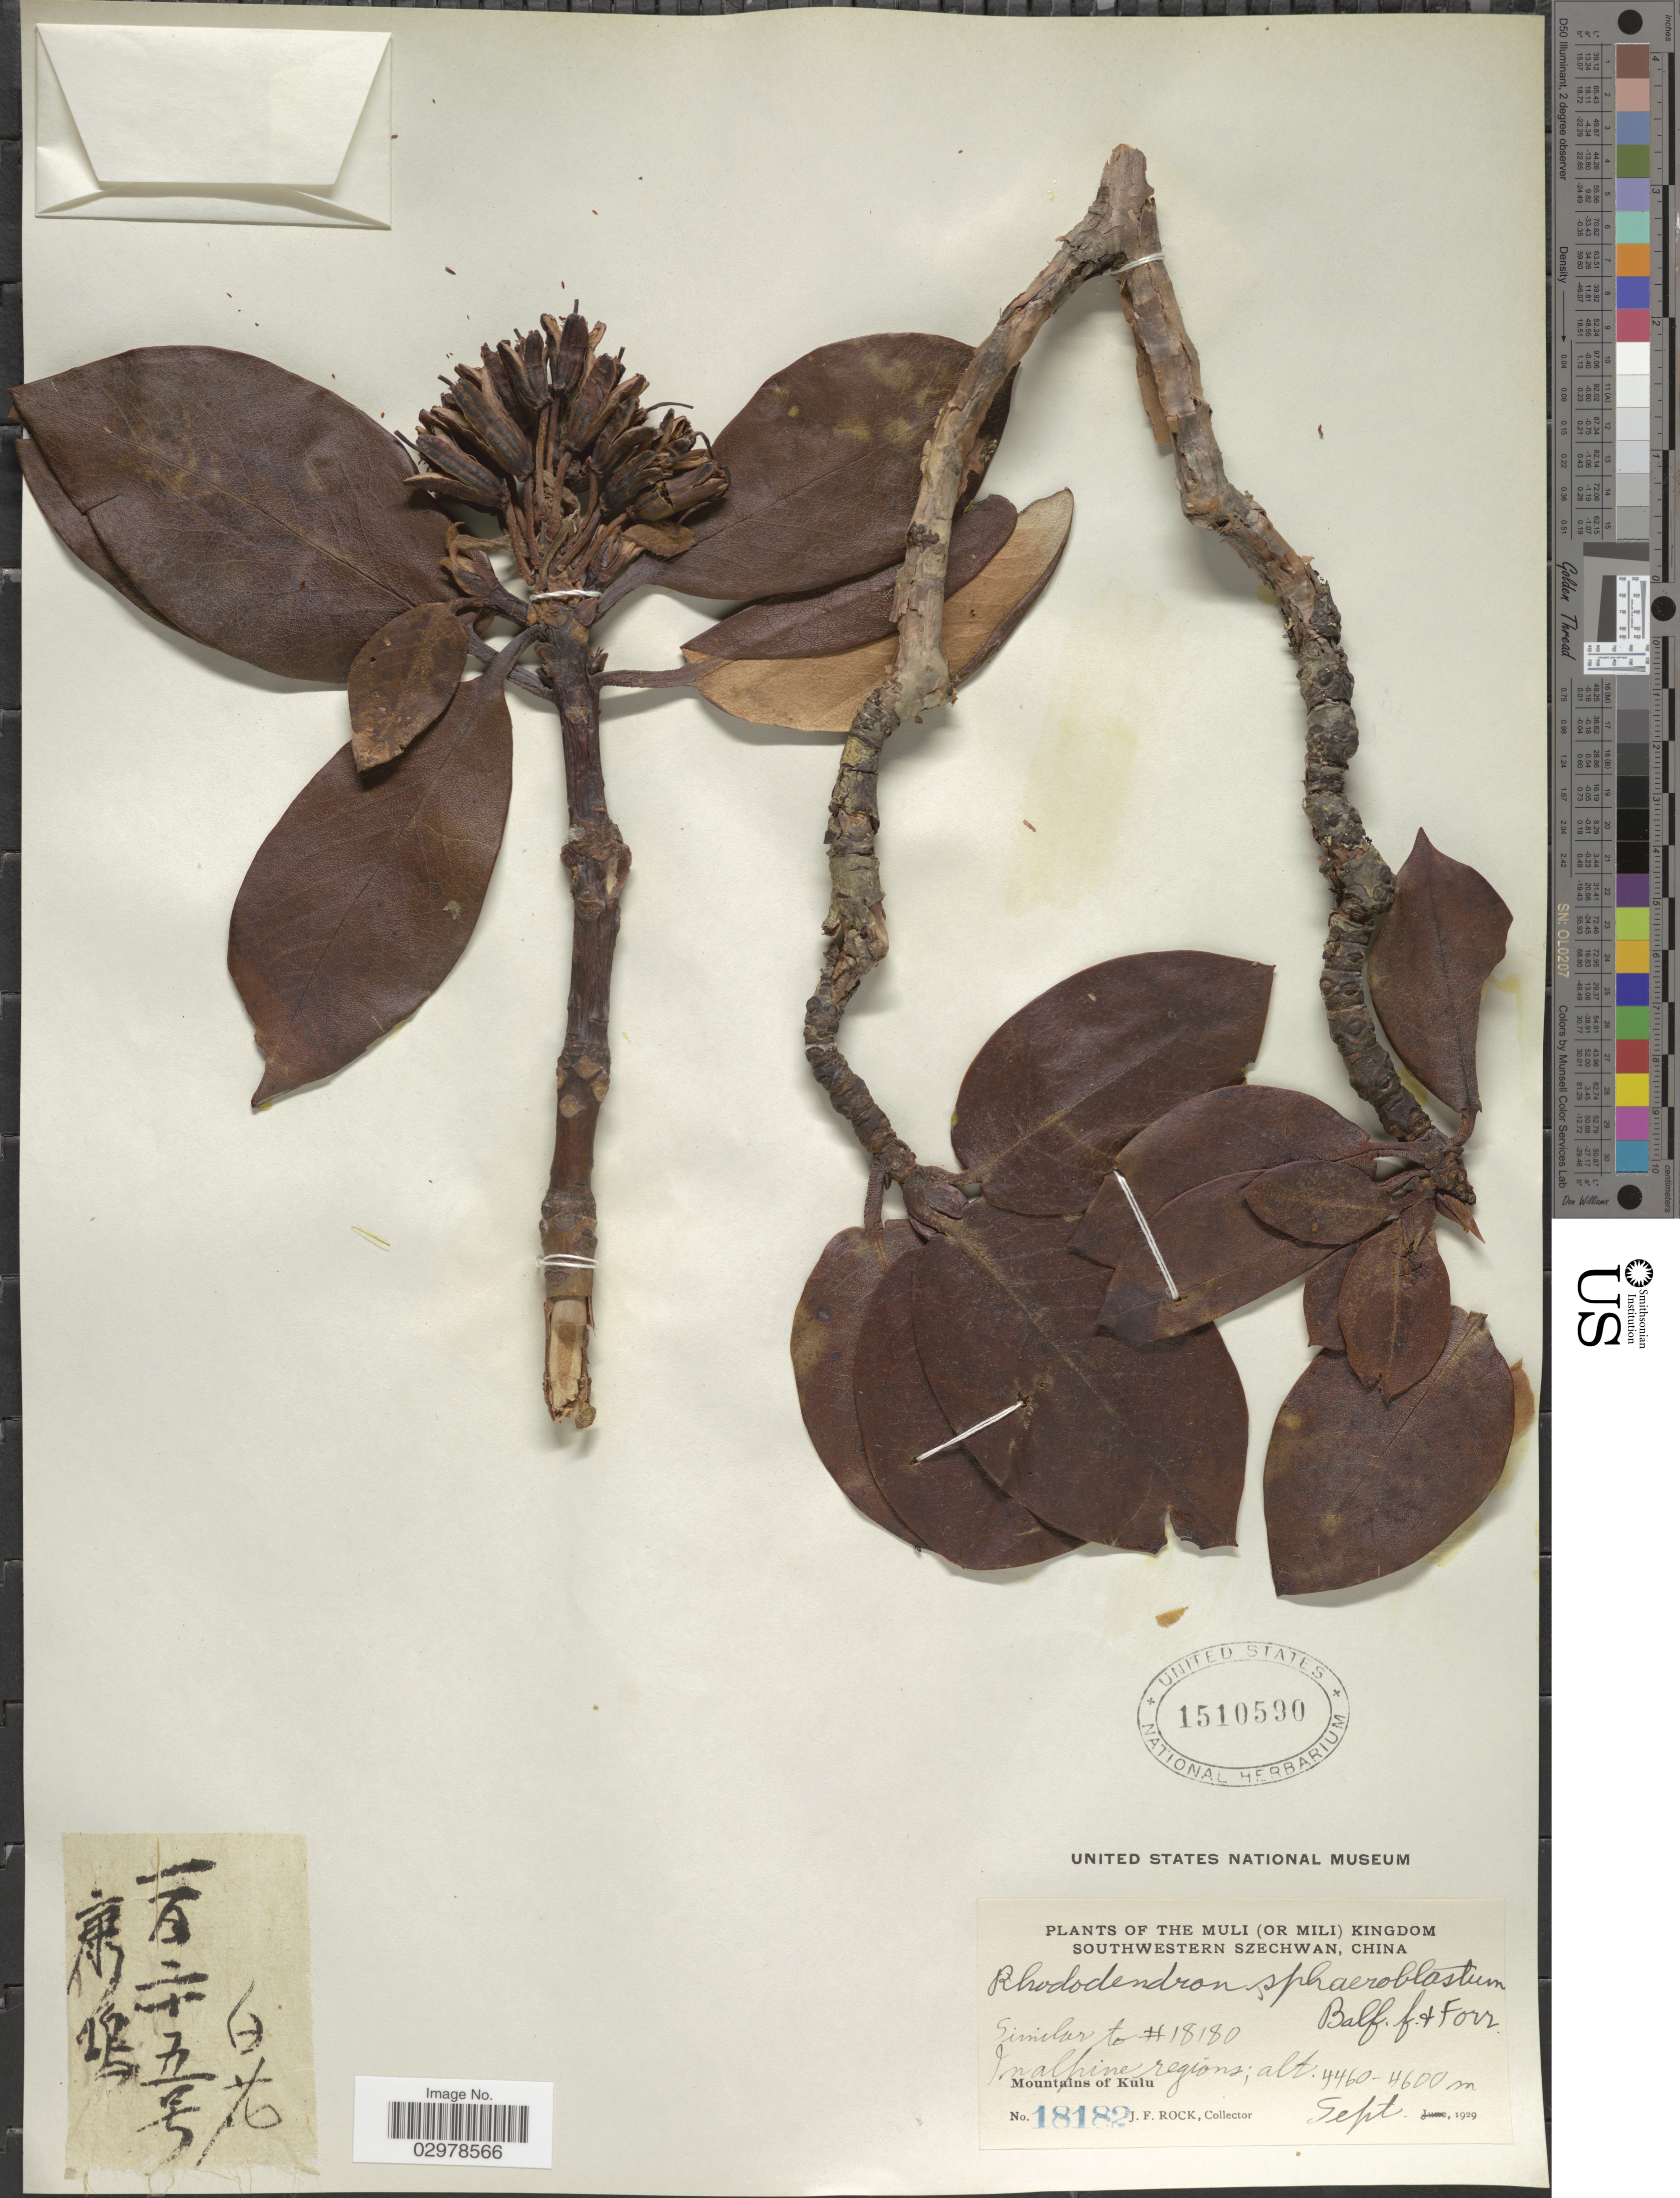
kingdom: Plantae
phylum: Tracheophyta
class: Magnoliopsida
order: Ericales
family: Ericaceae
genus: Rhododendron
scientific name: Rhododendron sphaeroblastum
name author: Balf. f. & Forrest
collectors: J. Rock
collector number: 18182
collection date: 1929-09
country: China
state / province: Sichuan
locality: The Muli (or Mili) Kingdom, Southwestern Szechwan. Mountains of Kulu.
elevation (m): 4460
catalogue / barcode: US 1510590